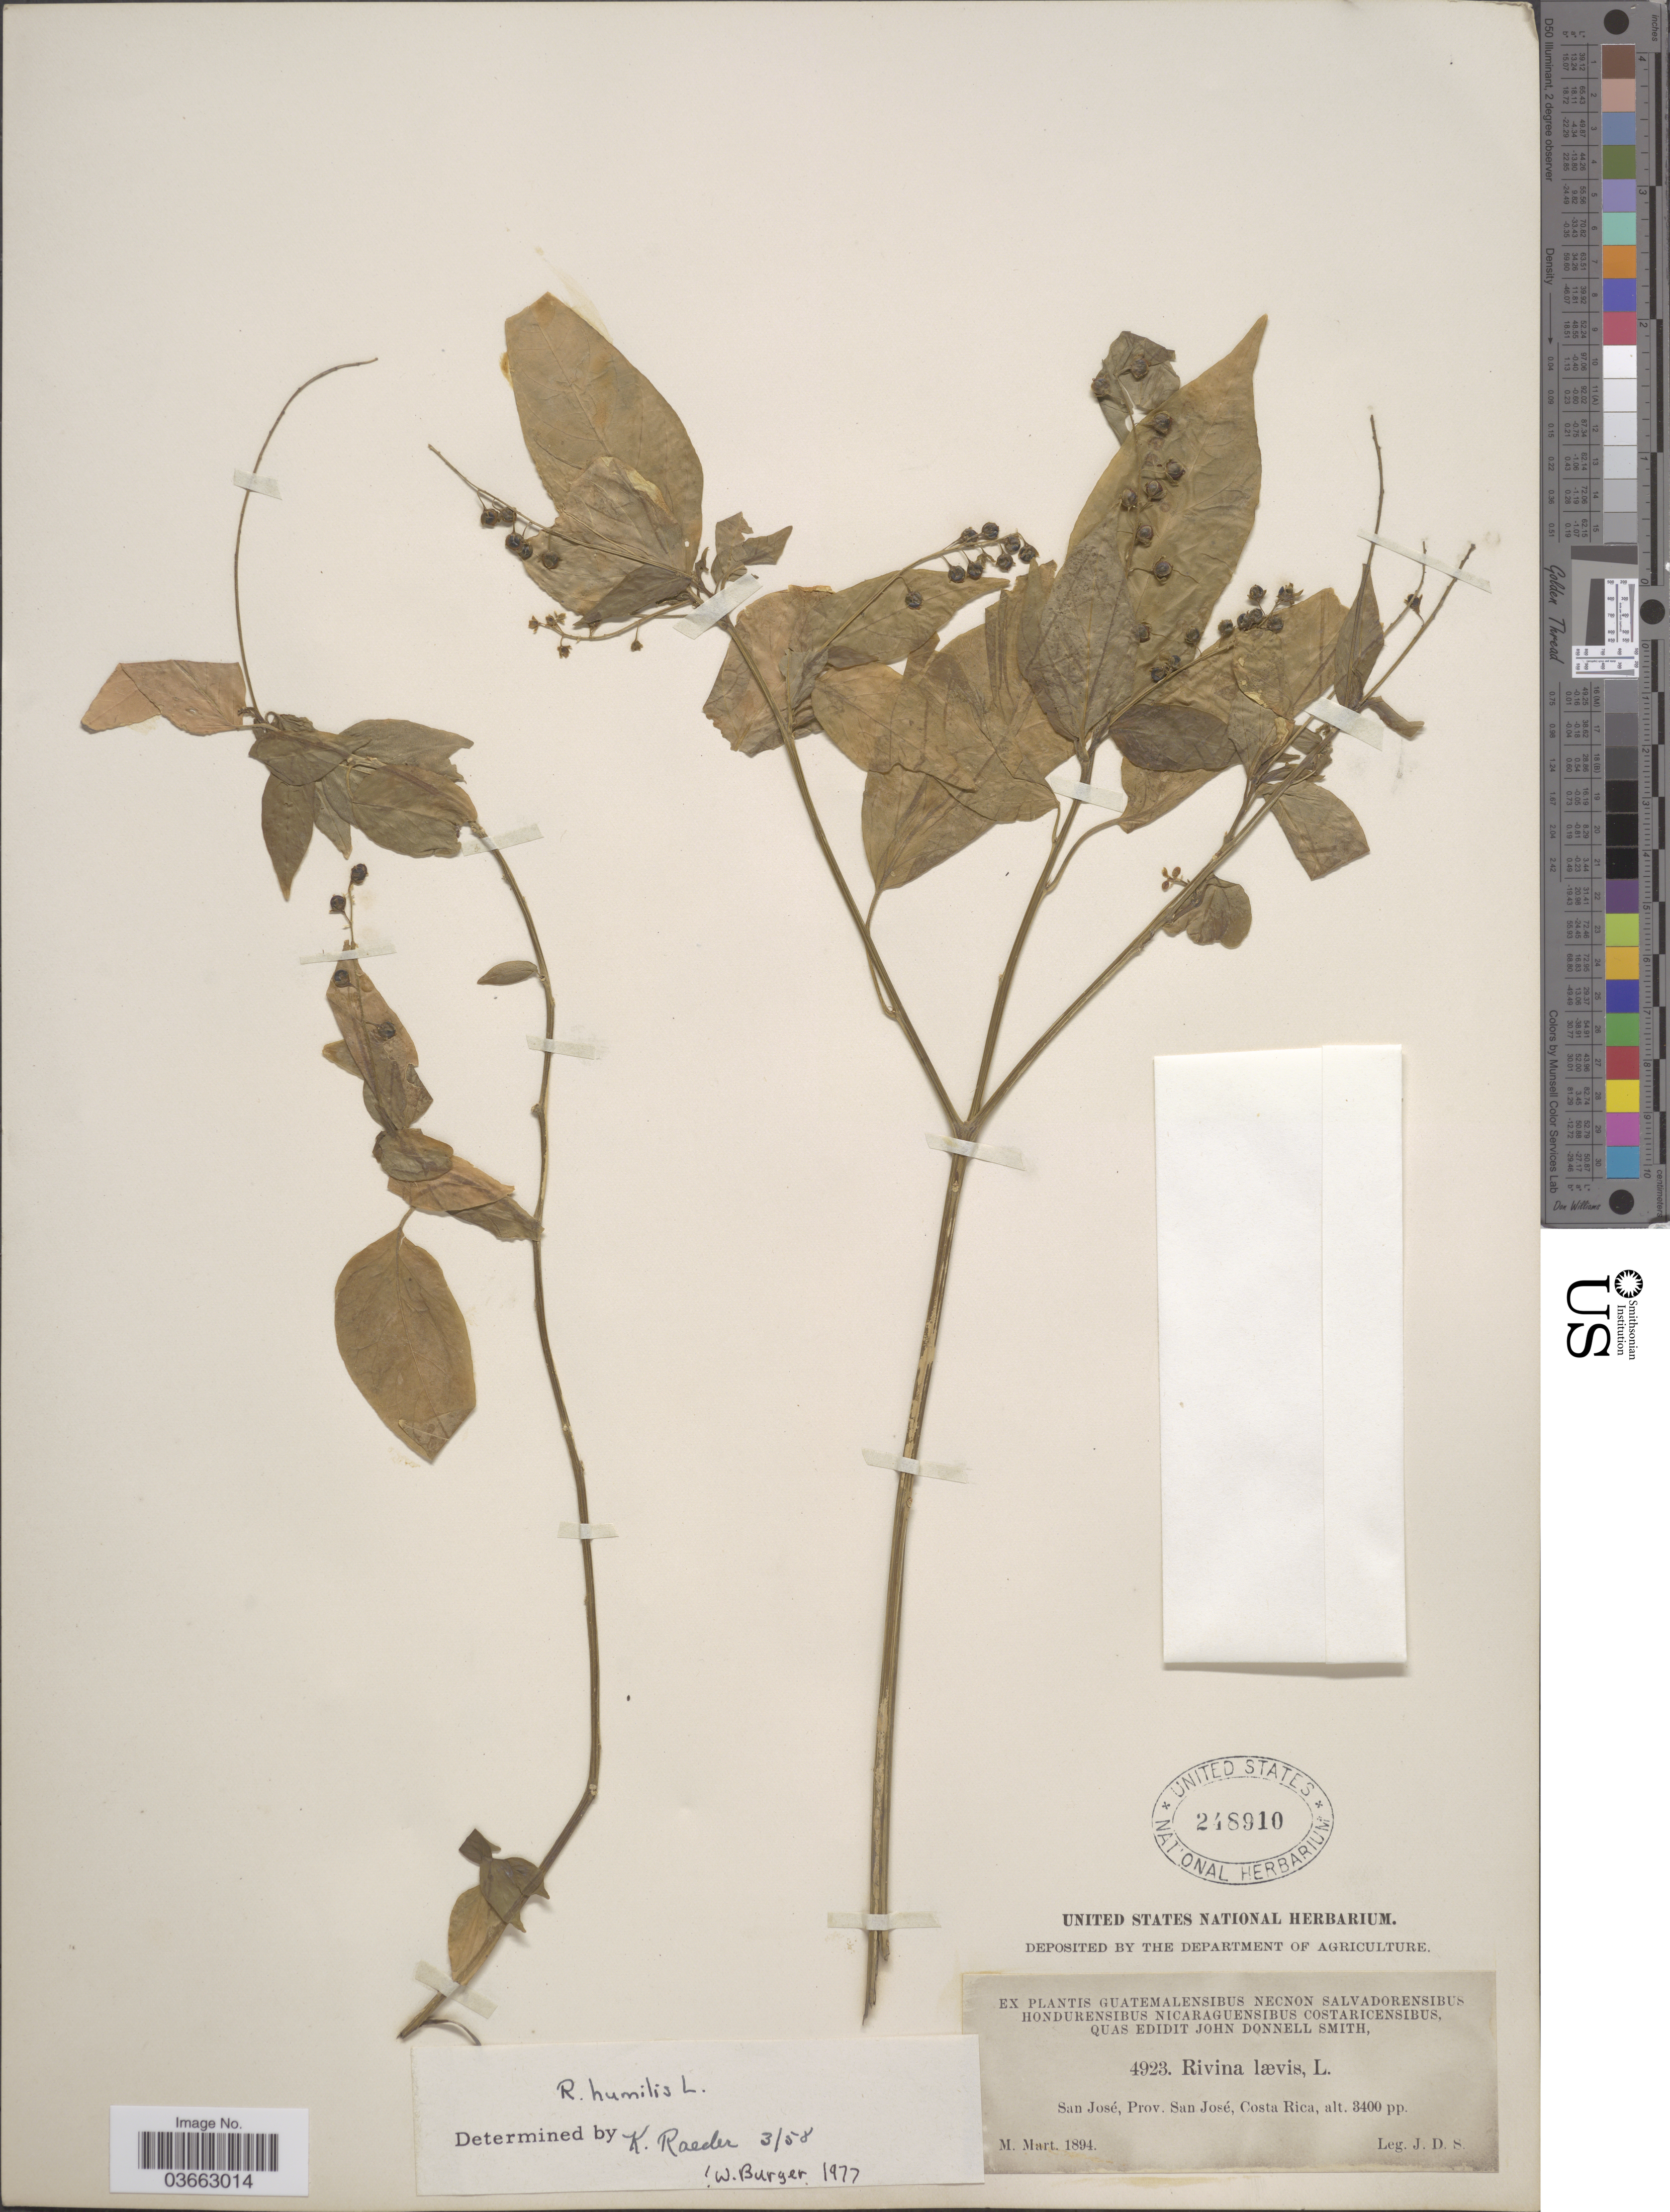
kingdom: Plantae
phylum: Tracheophyta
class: Magnoliopsida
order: Caryophyllales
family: Phytolaccaceae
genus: Rivina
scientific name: Rivina humilis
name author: L.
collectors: J. Donnell Smith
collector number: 4923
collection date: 1894-03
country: Costa Rica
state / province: San José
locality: Prov. San José.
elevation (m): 1036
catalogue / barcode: US 248910